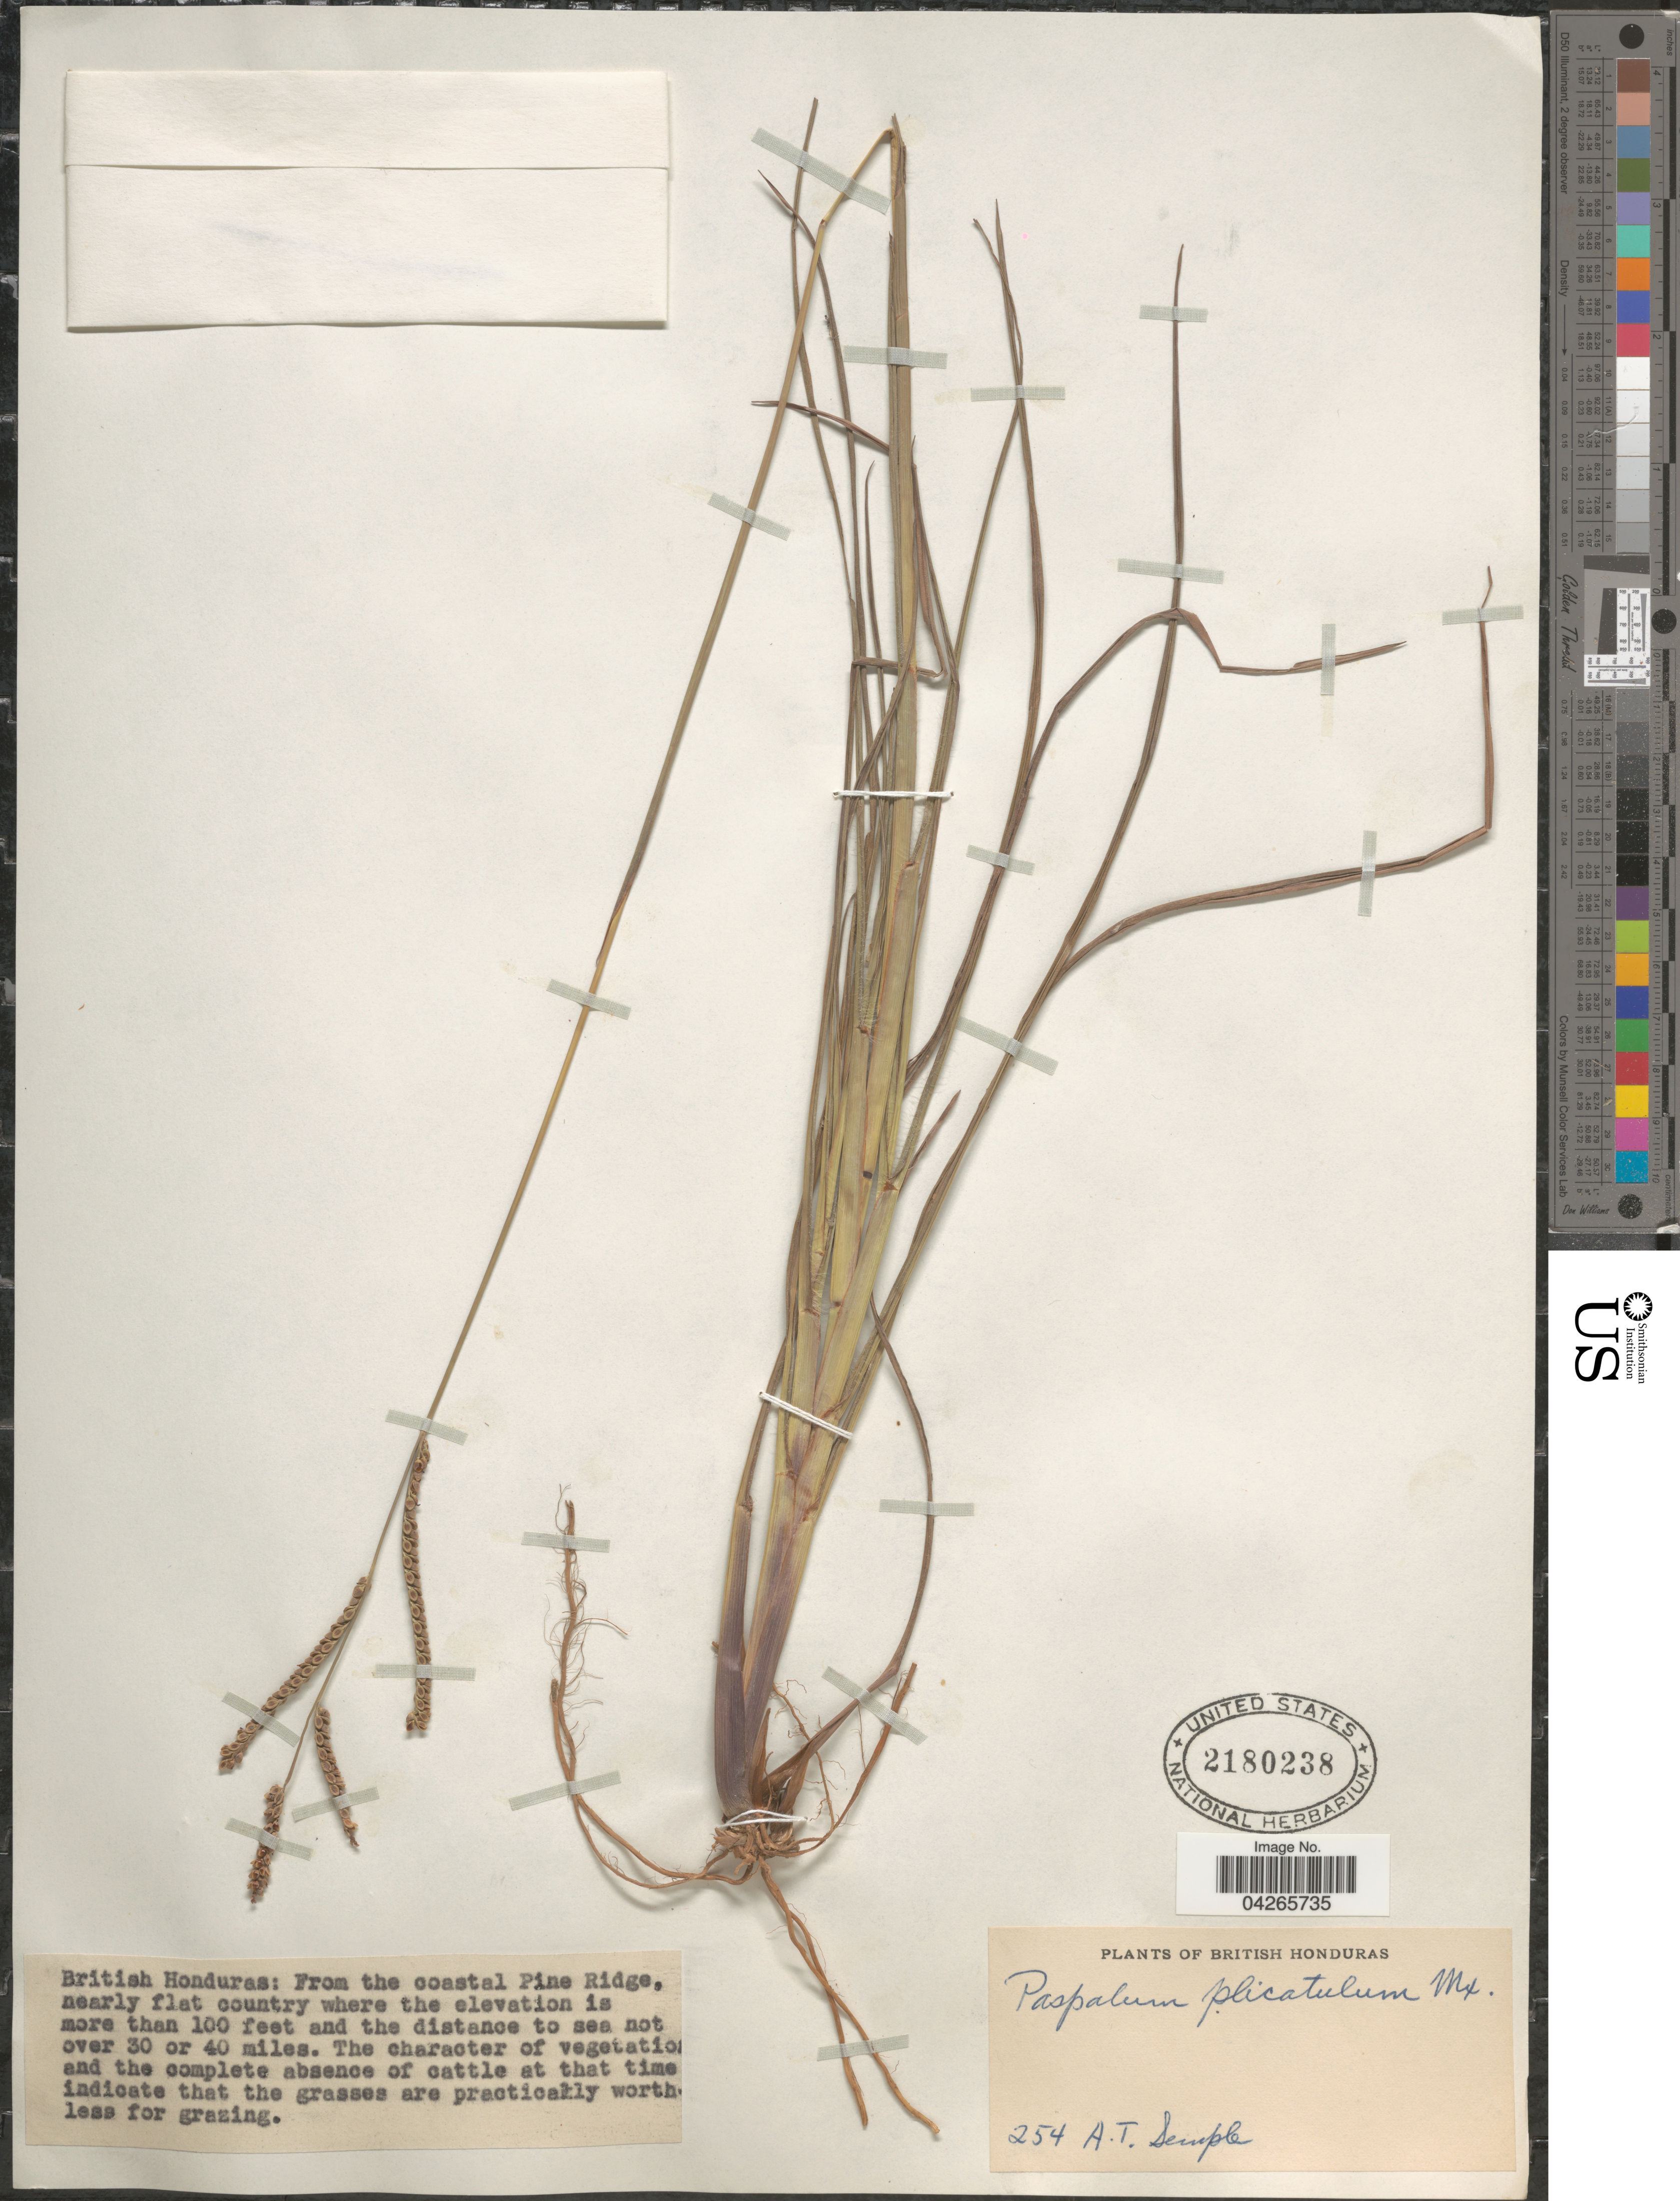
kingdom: Plantae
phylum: Tracheophyta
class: Liliopsida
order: Poales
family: Poaceae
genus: Paspalum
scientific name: Paspalum plicatulum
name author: Michx.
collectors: A. Semple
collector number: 254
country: Belize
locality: British Honduras: From the coastal Pine Ridge, nearly flat country where the elevation is more than 100 feet and the distance to sea not over 30 or 40 miles.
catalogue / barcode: US 2180238